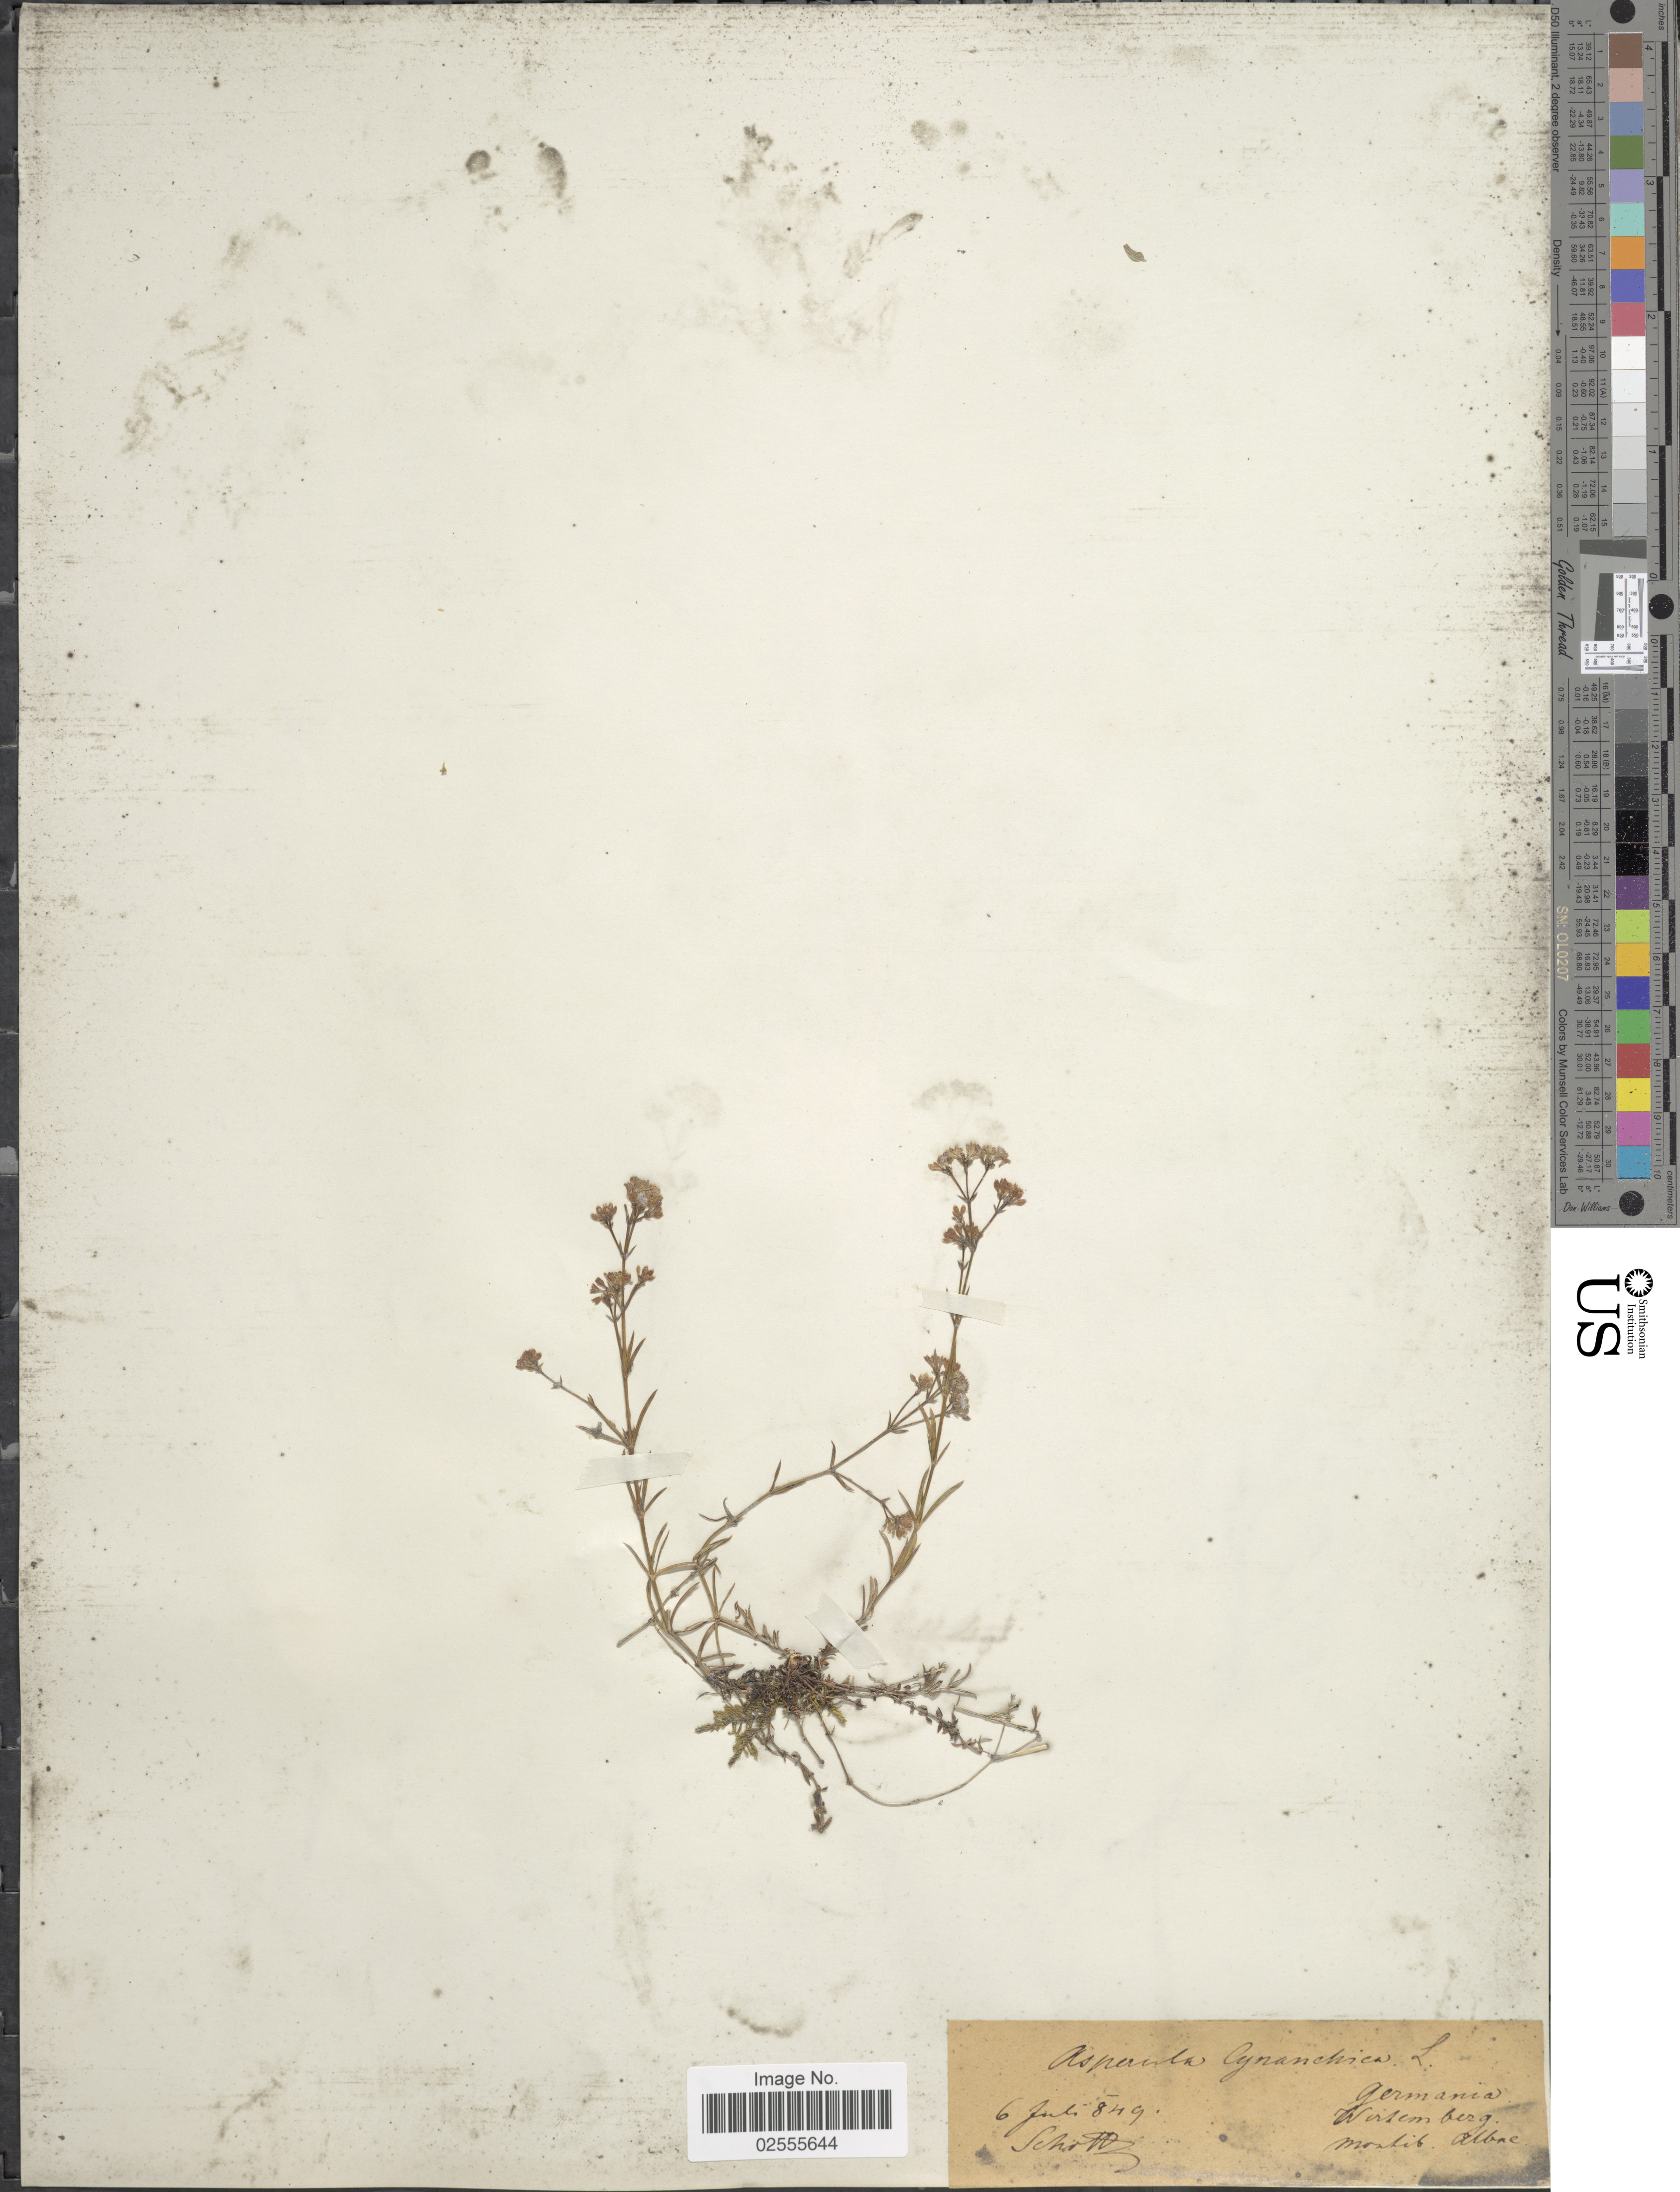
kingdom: Plantae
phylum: Tracheophyta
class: Magnoliopsida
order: Gentianales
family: Rubiaceae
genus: Asperula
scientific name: Asperula cynanchica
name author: L.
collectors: Schott, --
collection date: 1849-07-06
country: Germany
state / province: Baden-Württemberg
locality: Germania, Wirtemberg, montis Albac.